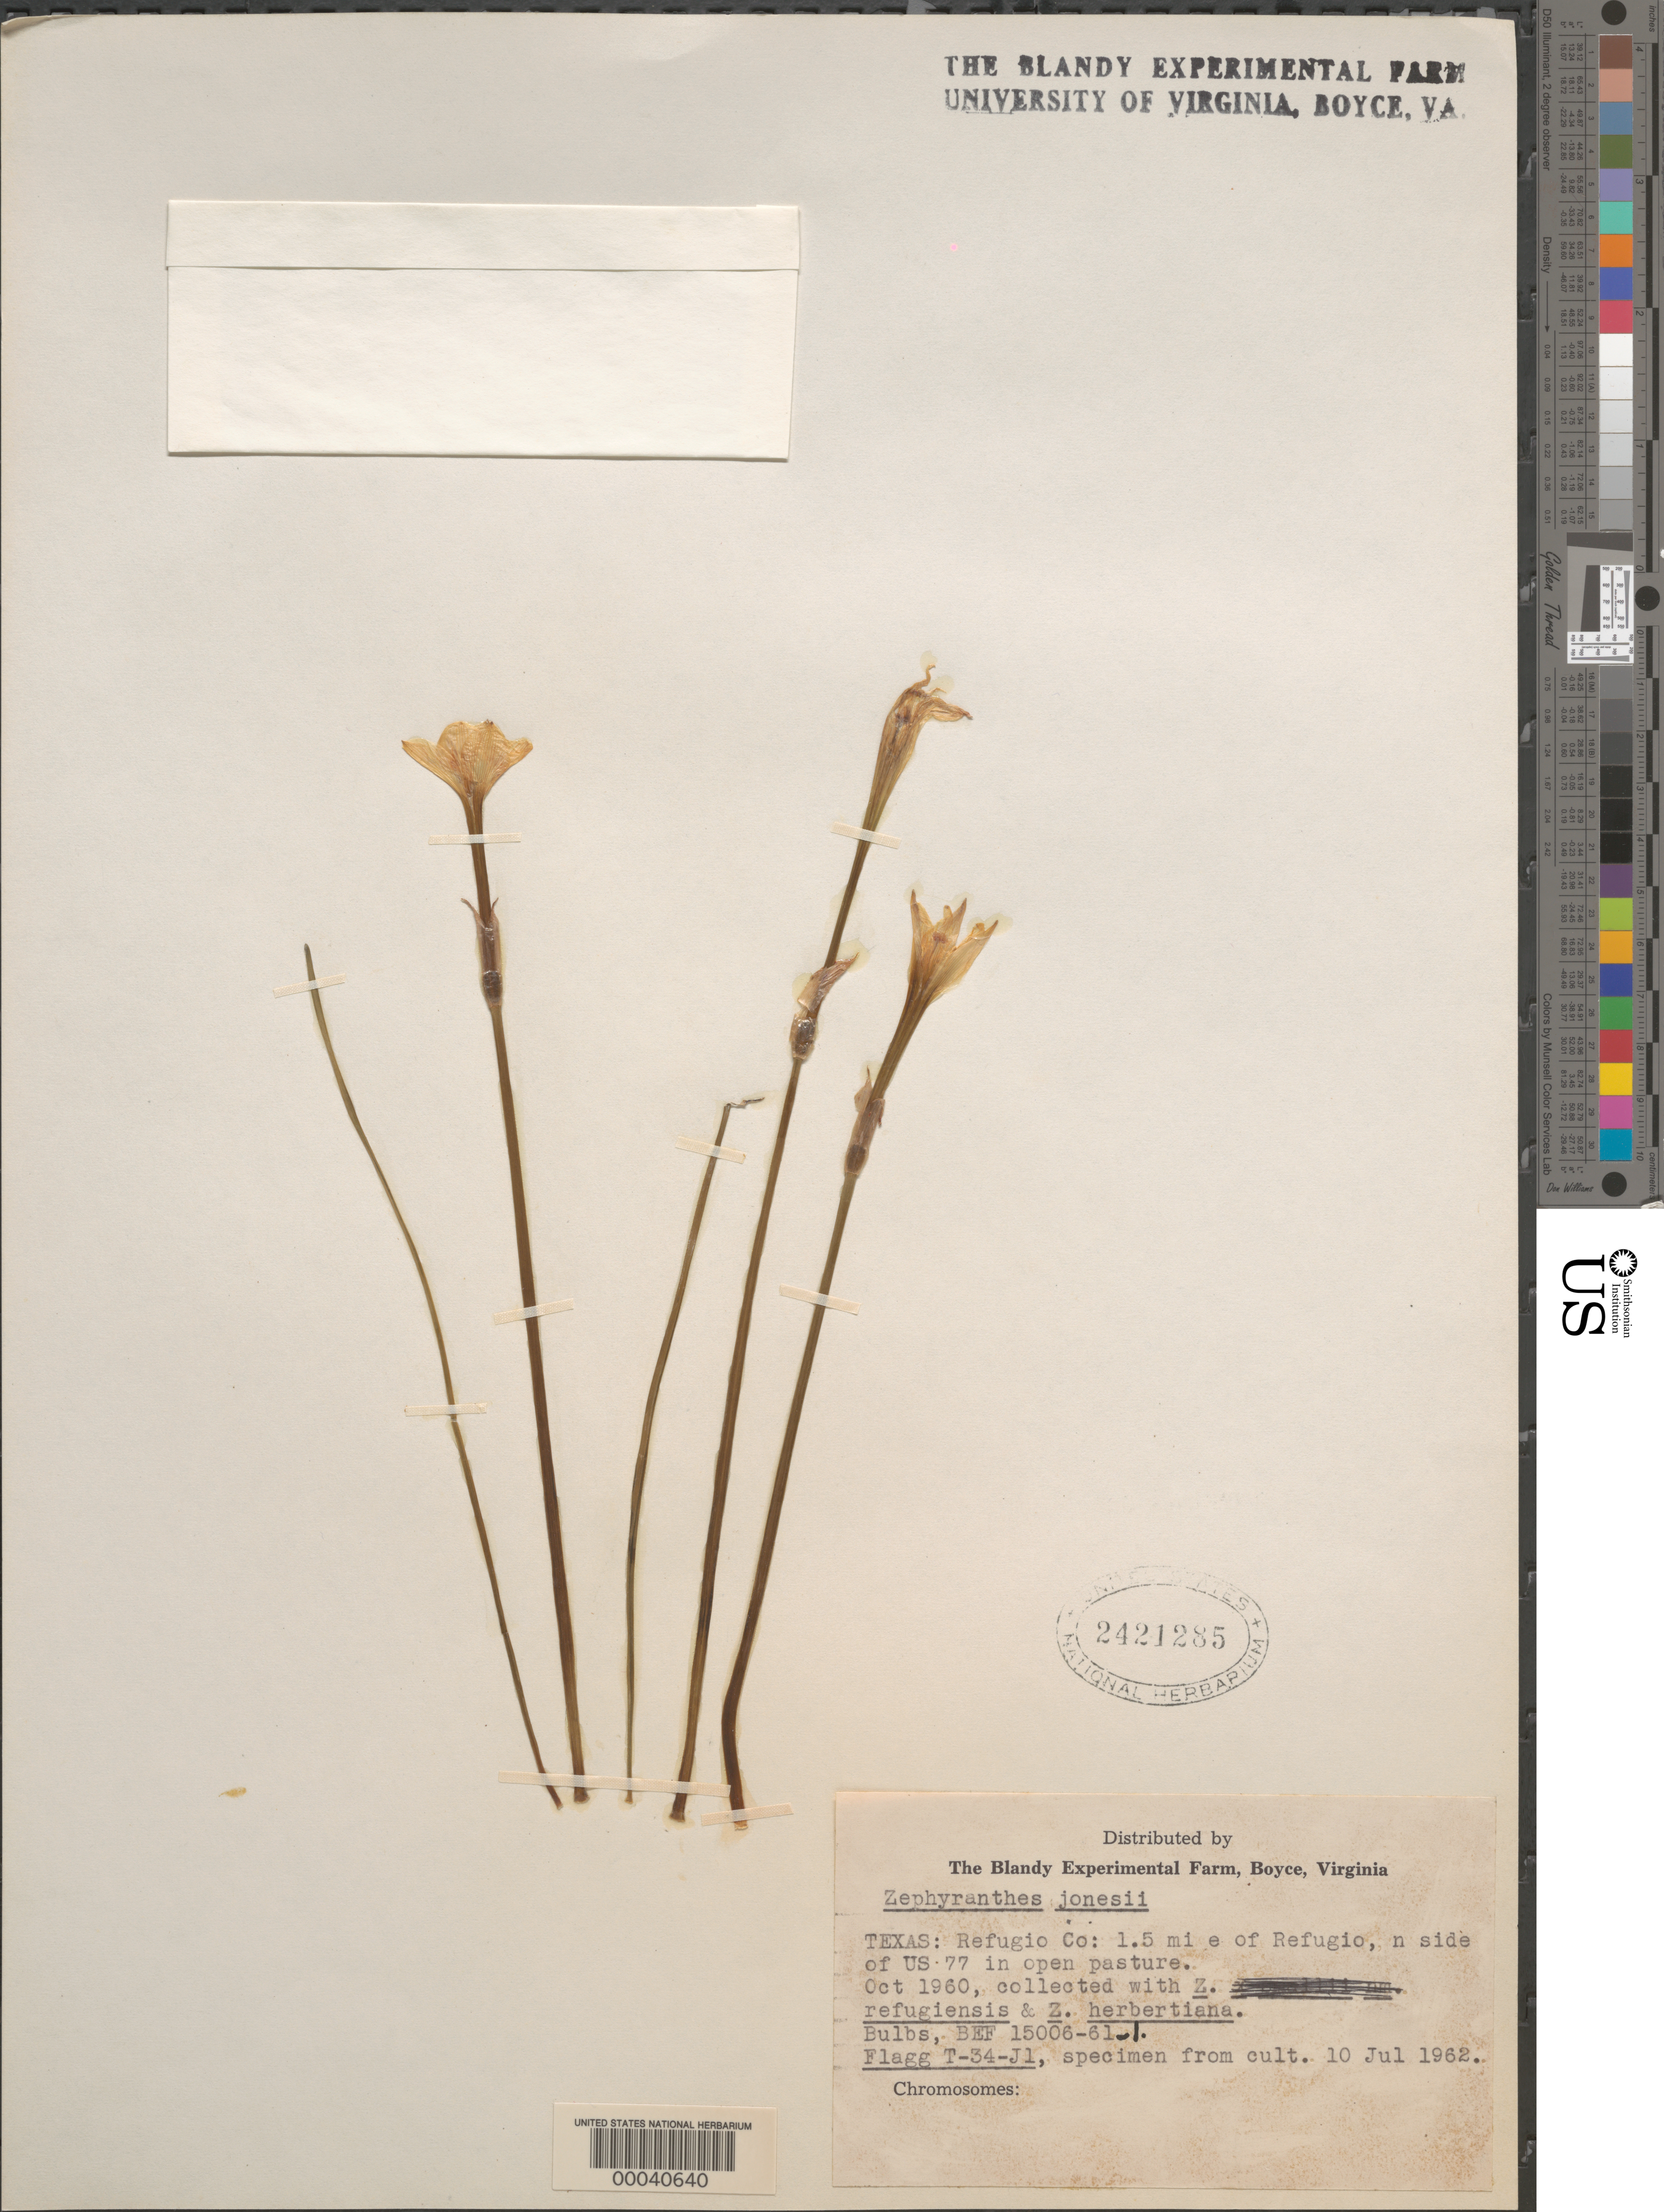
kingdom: Plantae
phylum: Tracheophyta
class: Liliopsida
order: Asparagales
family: Amaryllidaceae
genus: Zephyranthes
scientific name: Zephyranthes jonesii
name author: (Cory) Traub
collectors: R. O. Flagg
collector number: T-34-j1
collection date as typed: Oct 1960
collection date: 1960-10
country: United States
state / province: Texas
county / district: Refugio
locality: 1.5 mi. e of refugio, n side of us 77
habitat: Open pasture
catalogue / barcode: US 2421285